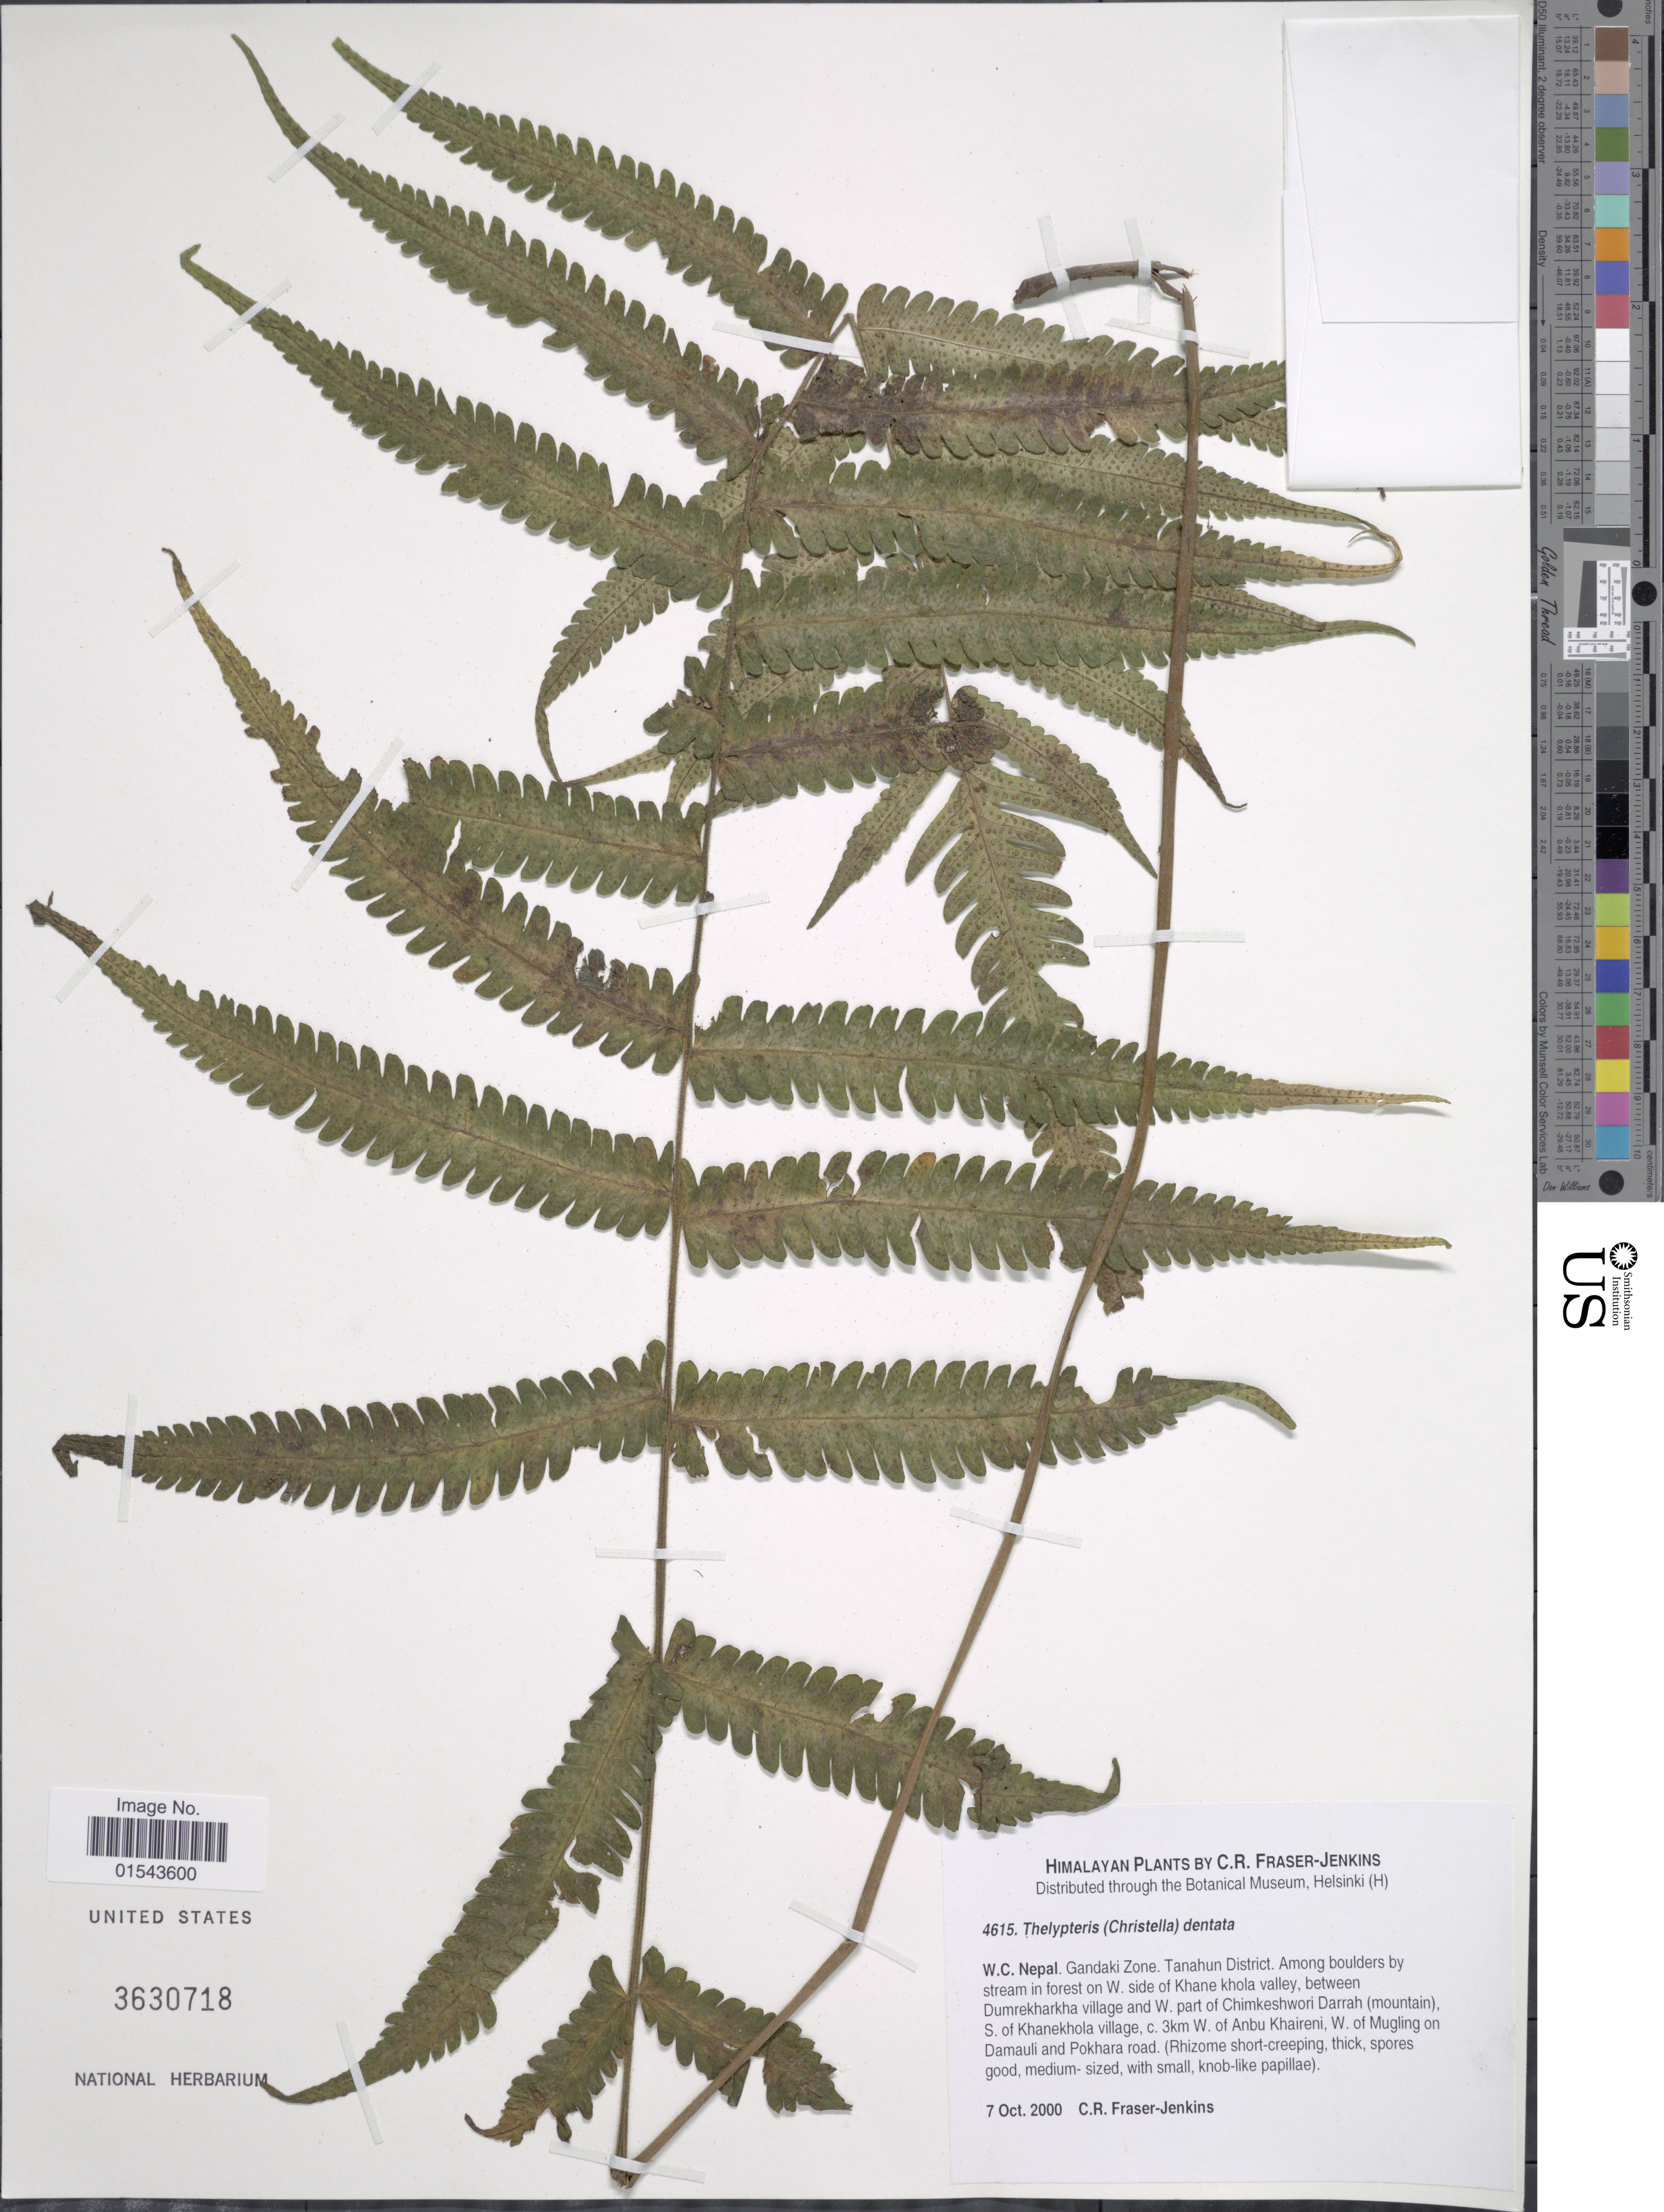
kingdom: Plantae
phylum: Tracheophyta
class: Polypodiopsida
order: Polypodiales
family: Thelypteridaceae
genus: Christella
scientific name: Christella dentata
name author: (Forssk.) Brownsey & Jermy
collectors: C. R. Fraser-Jenkins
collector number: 4615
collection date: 2000-10-07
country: Nepal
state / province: Gandaki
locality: W. C. Nepal. Gandaki Zone. Tanahun District. Among boulders by stream in forest on W. side of Khane khola valley, between Dumrekharkha village and W. part of Chimkeshwori FDarrah (mountain), S. of Khanekhola village. 3 km W. of Anbu Khaireni, W. of Mugling on Damauli and Pokhara road. Himalaya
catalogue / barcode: US 3630718